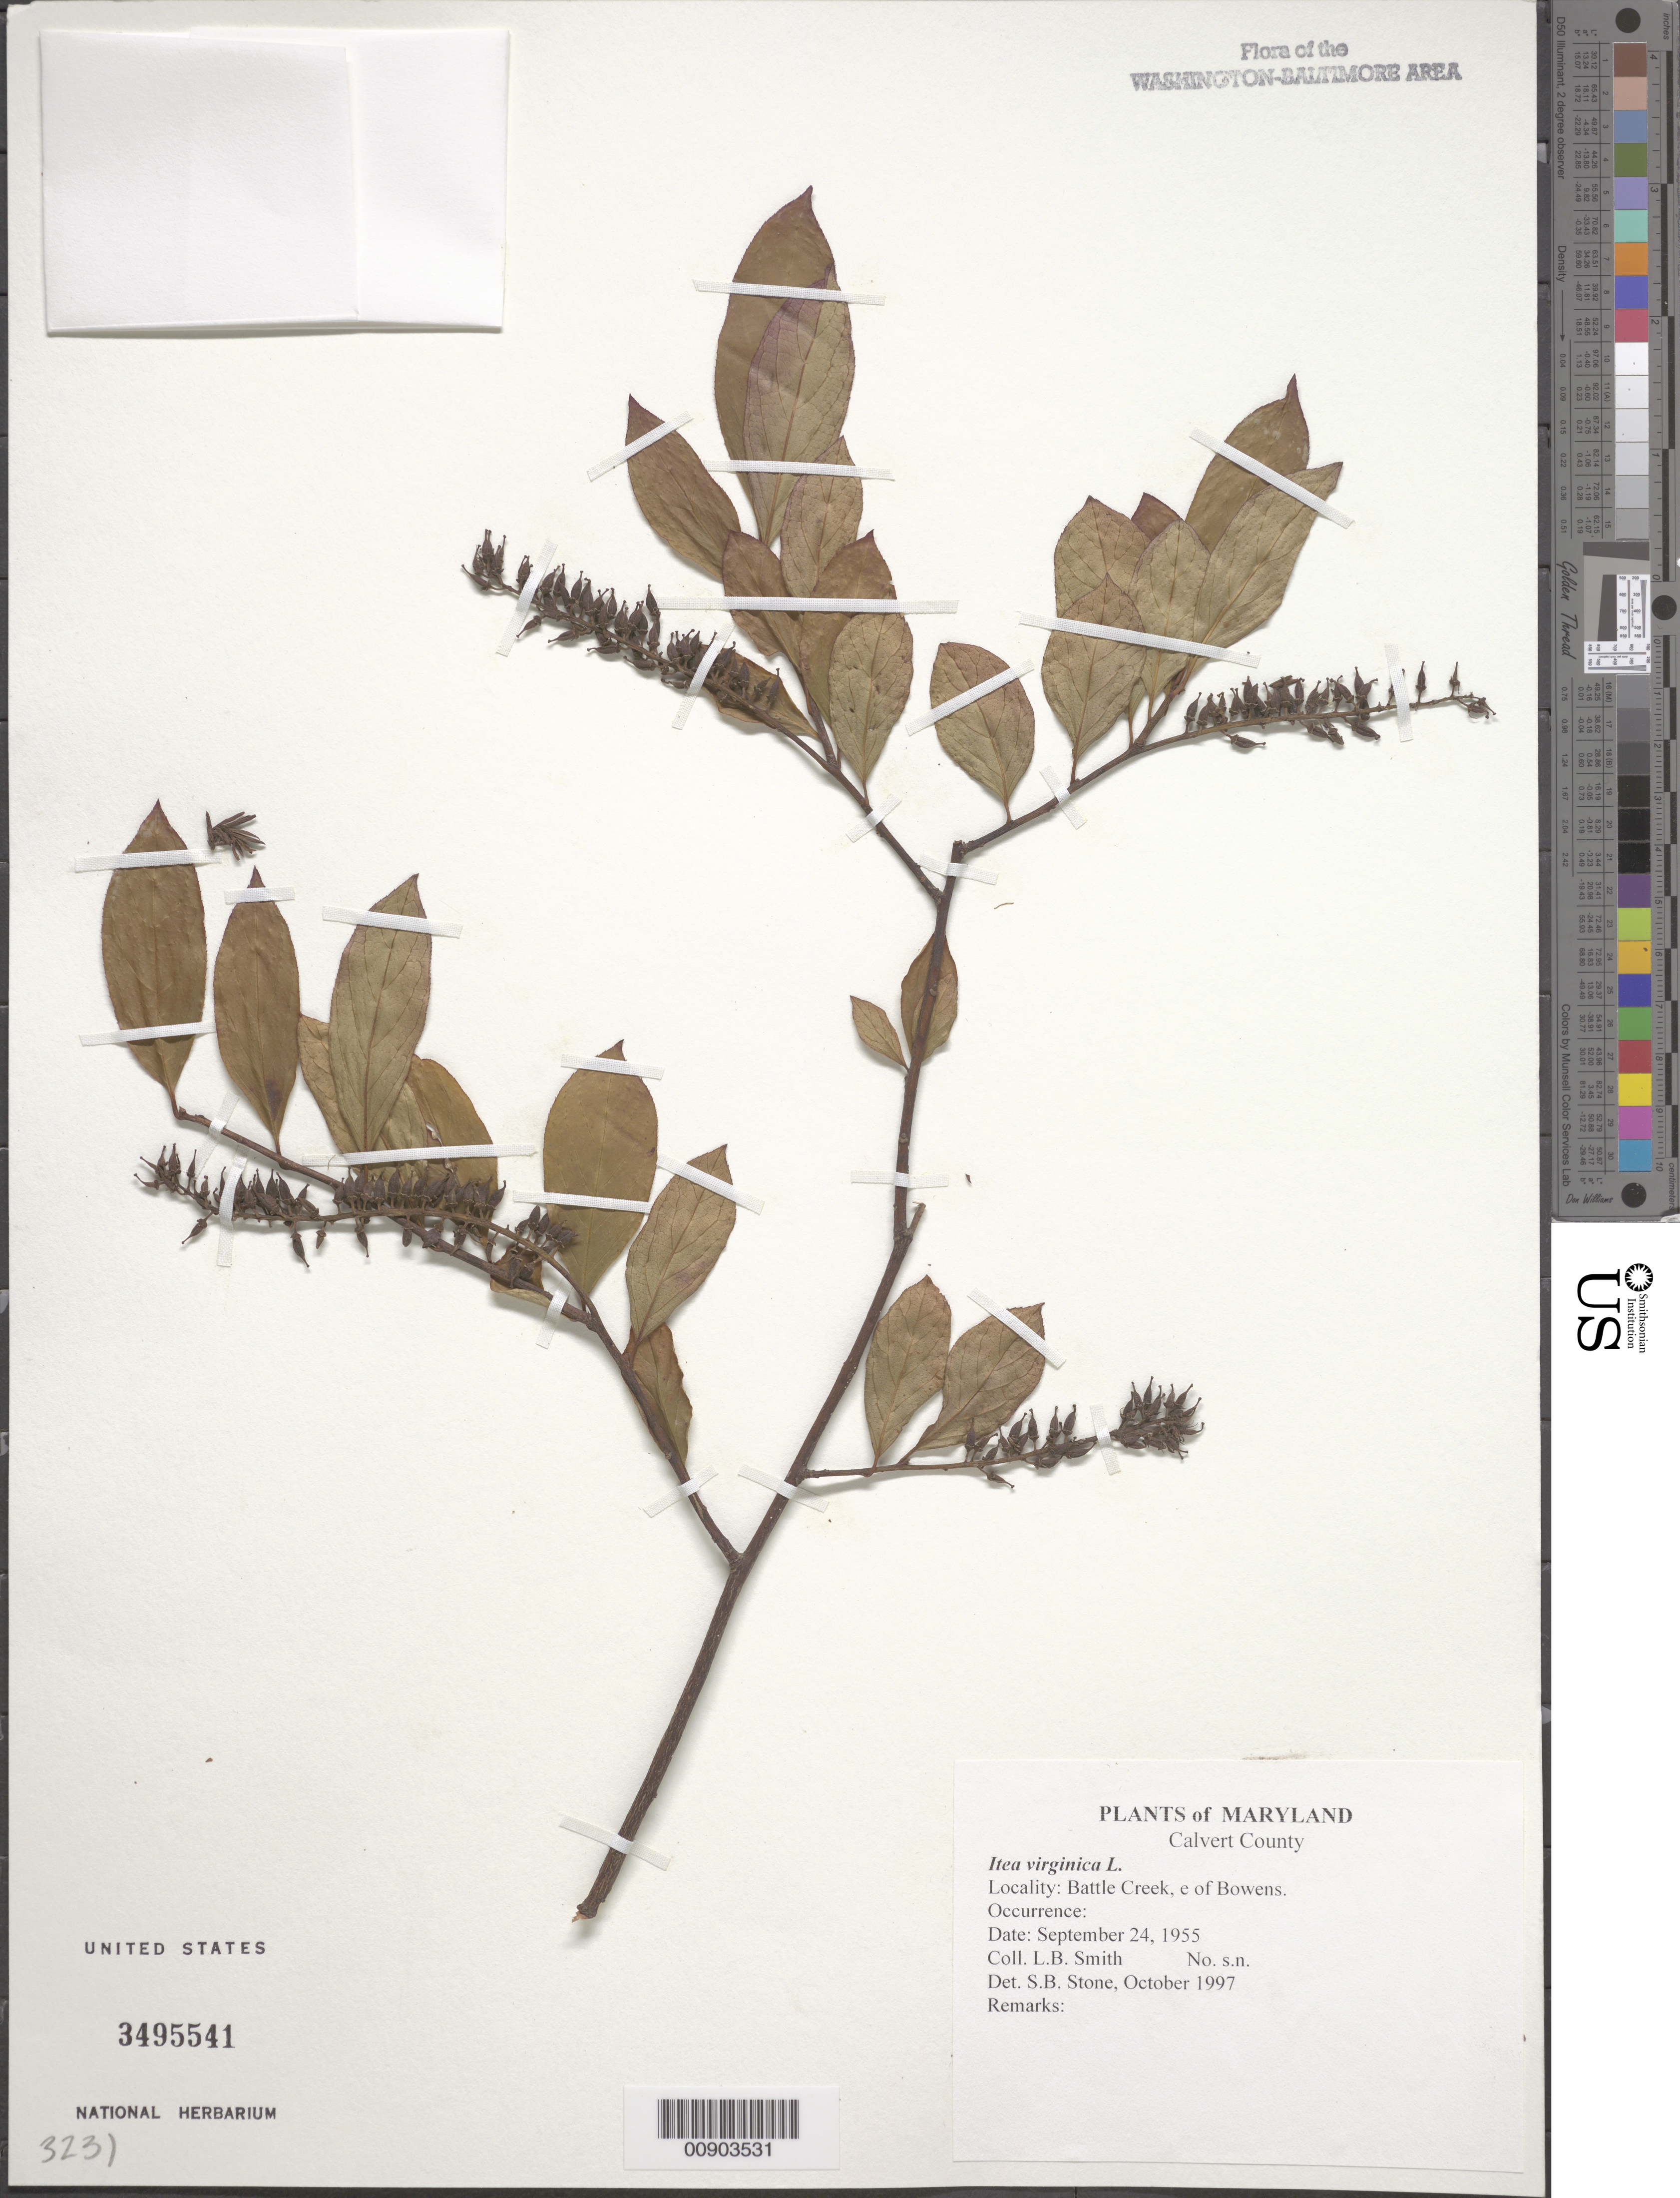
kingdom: Plantae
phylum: Tracheophyta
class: Magnoliopsida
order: Saxifragales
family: Iteaceae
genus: Itea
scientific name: Itea virginica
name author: L.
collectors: L. Smith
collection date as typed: September 24, 1955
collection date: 1955-09-24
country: United States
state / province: Maryland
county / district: Calvert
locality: Bowens, east of, Battle Creek.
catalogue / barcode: US 3495541